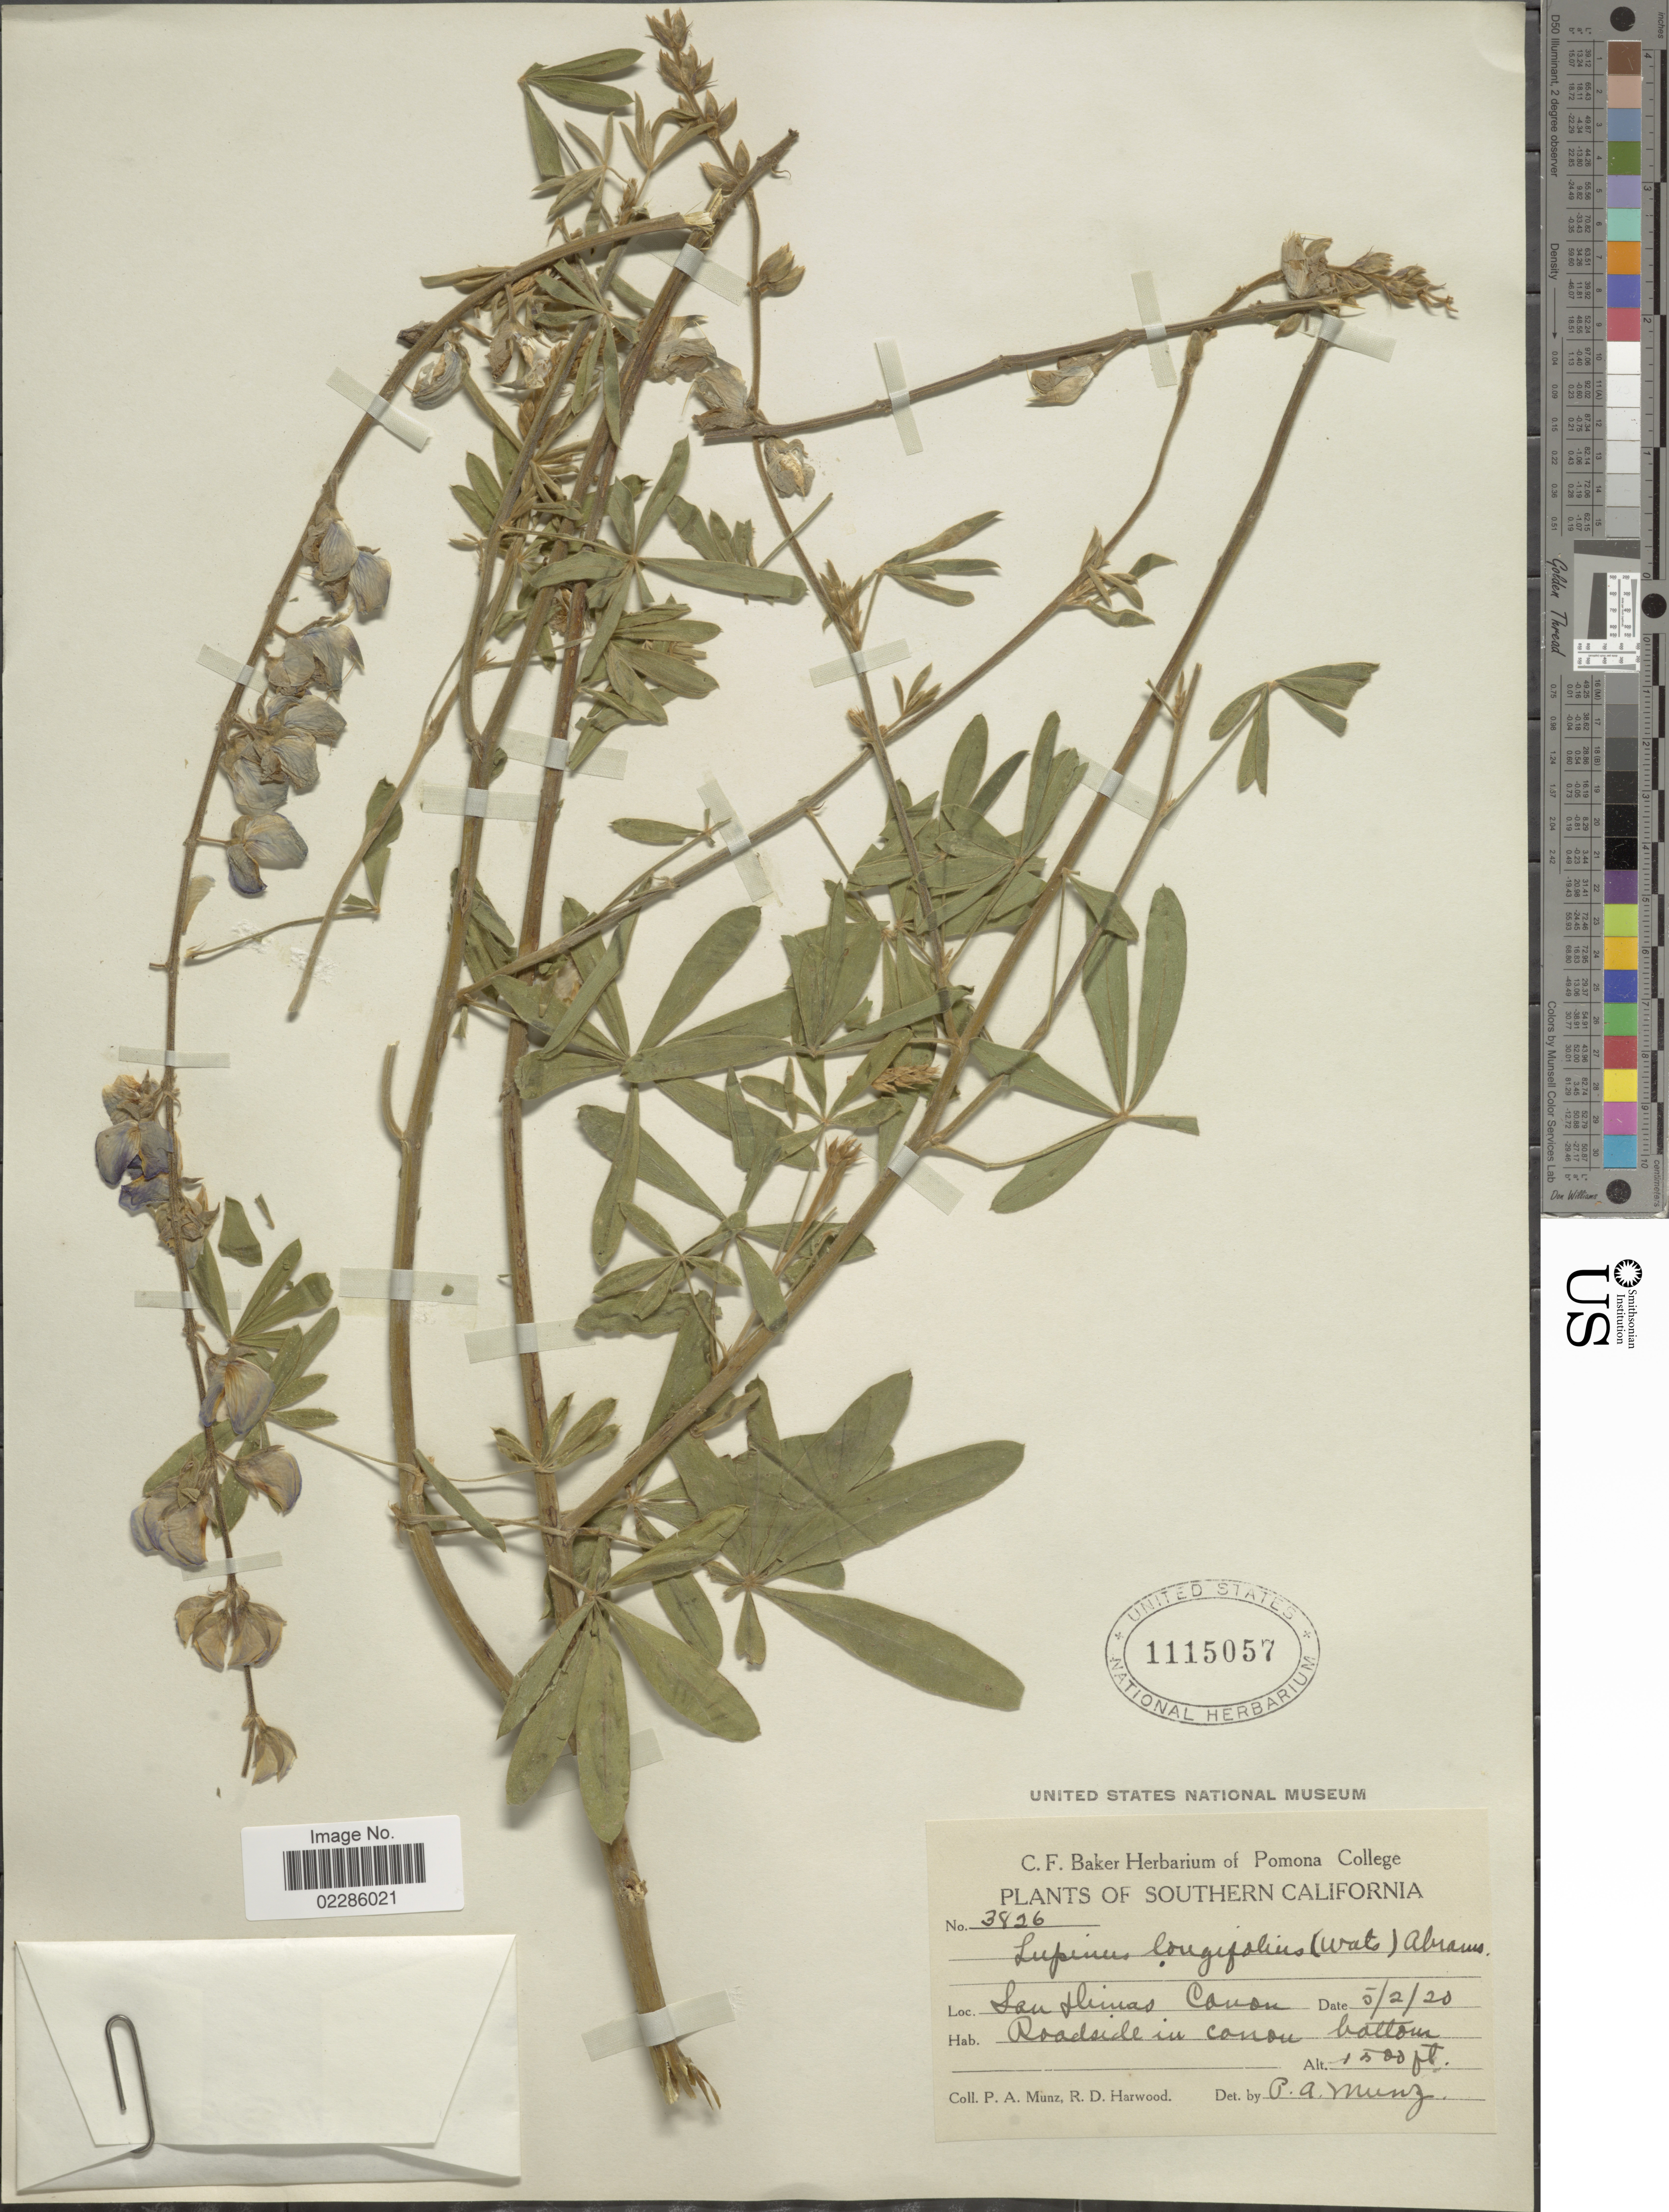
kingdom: Plantae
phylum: Tracheophyta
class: Magnoliopsida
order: Fabales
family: Fabaceae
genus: Lupinus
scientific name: Lupinus longifolius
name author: (S. Watson) Abrams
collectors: P. A. Munz & R. Harwood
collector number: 3826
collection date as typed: Transcribed d/m/y: 2/5/20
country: United States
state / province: California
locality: Souterhn California, San Himas Canon, Roadside in canon bottom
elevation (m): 457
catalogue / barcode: US 1115057